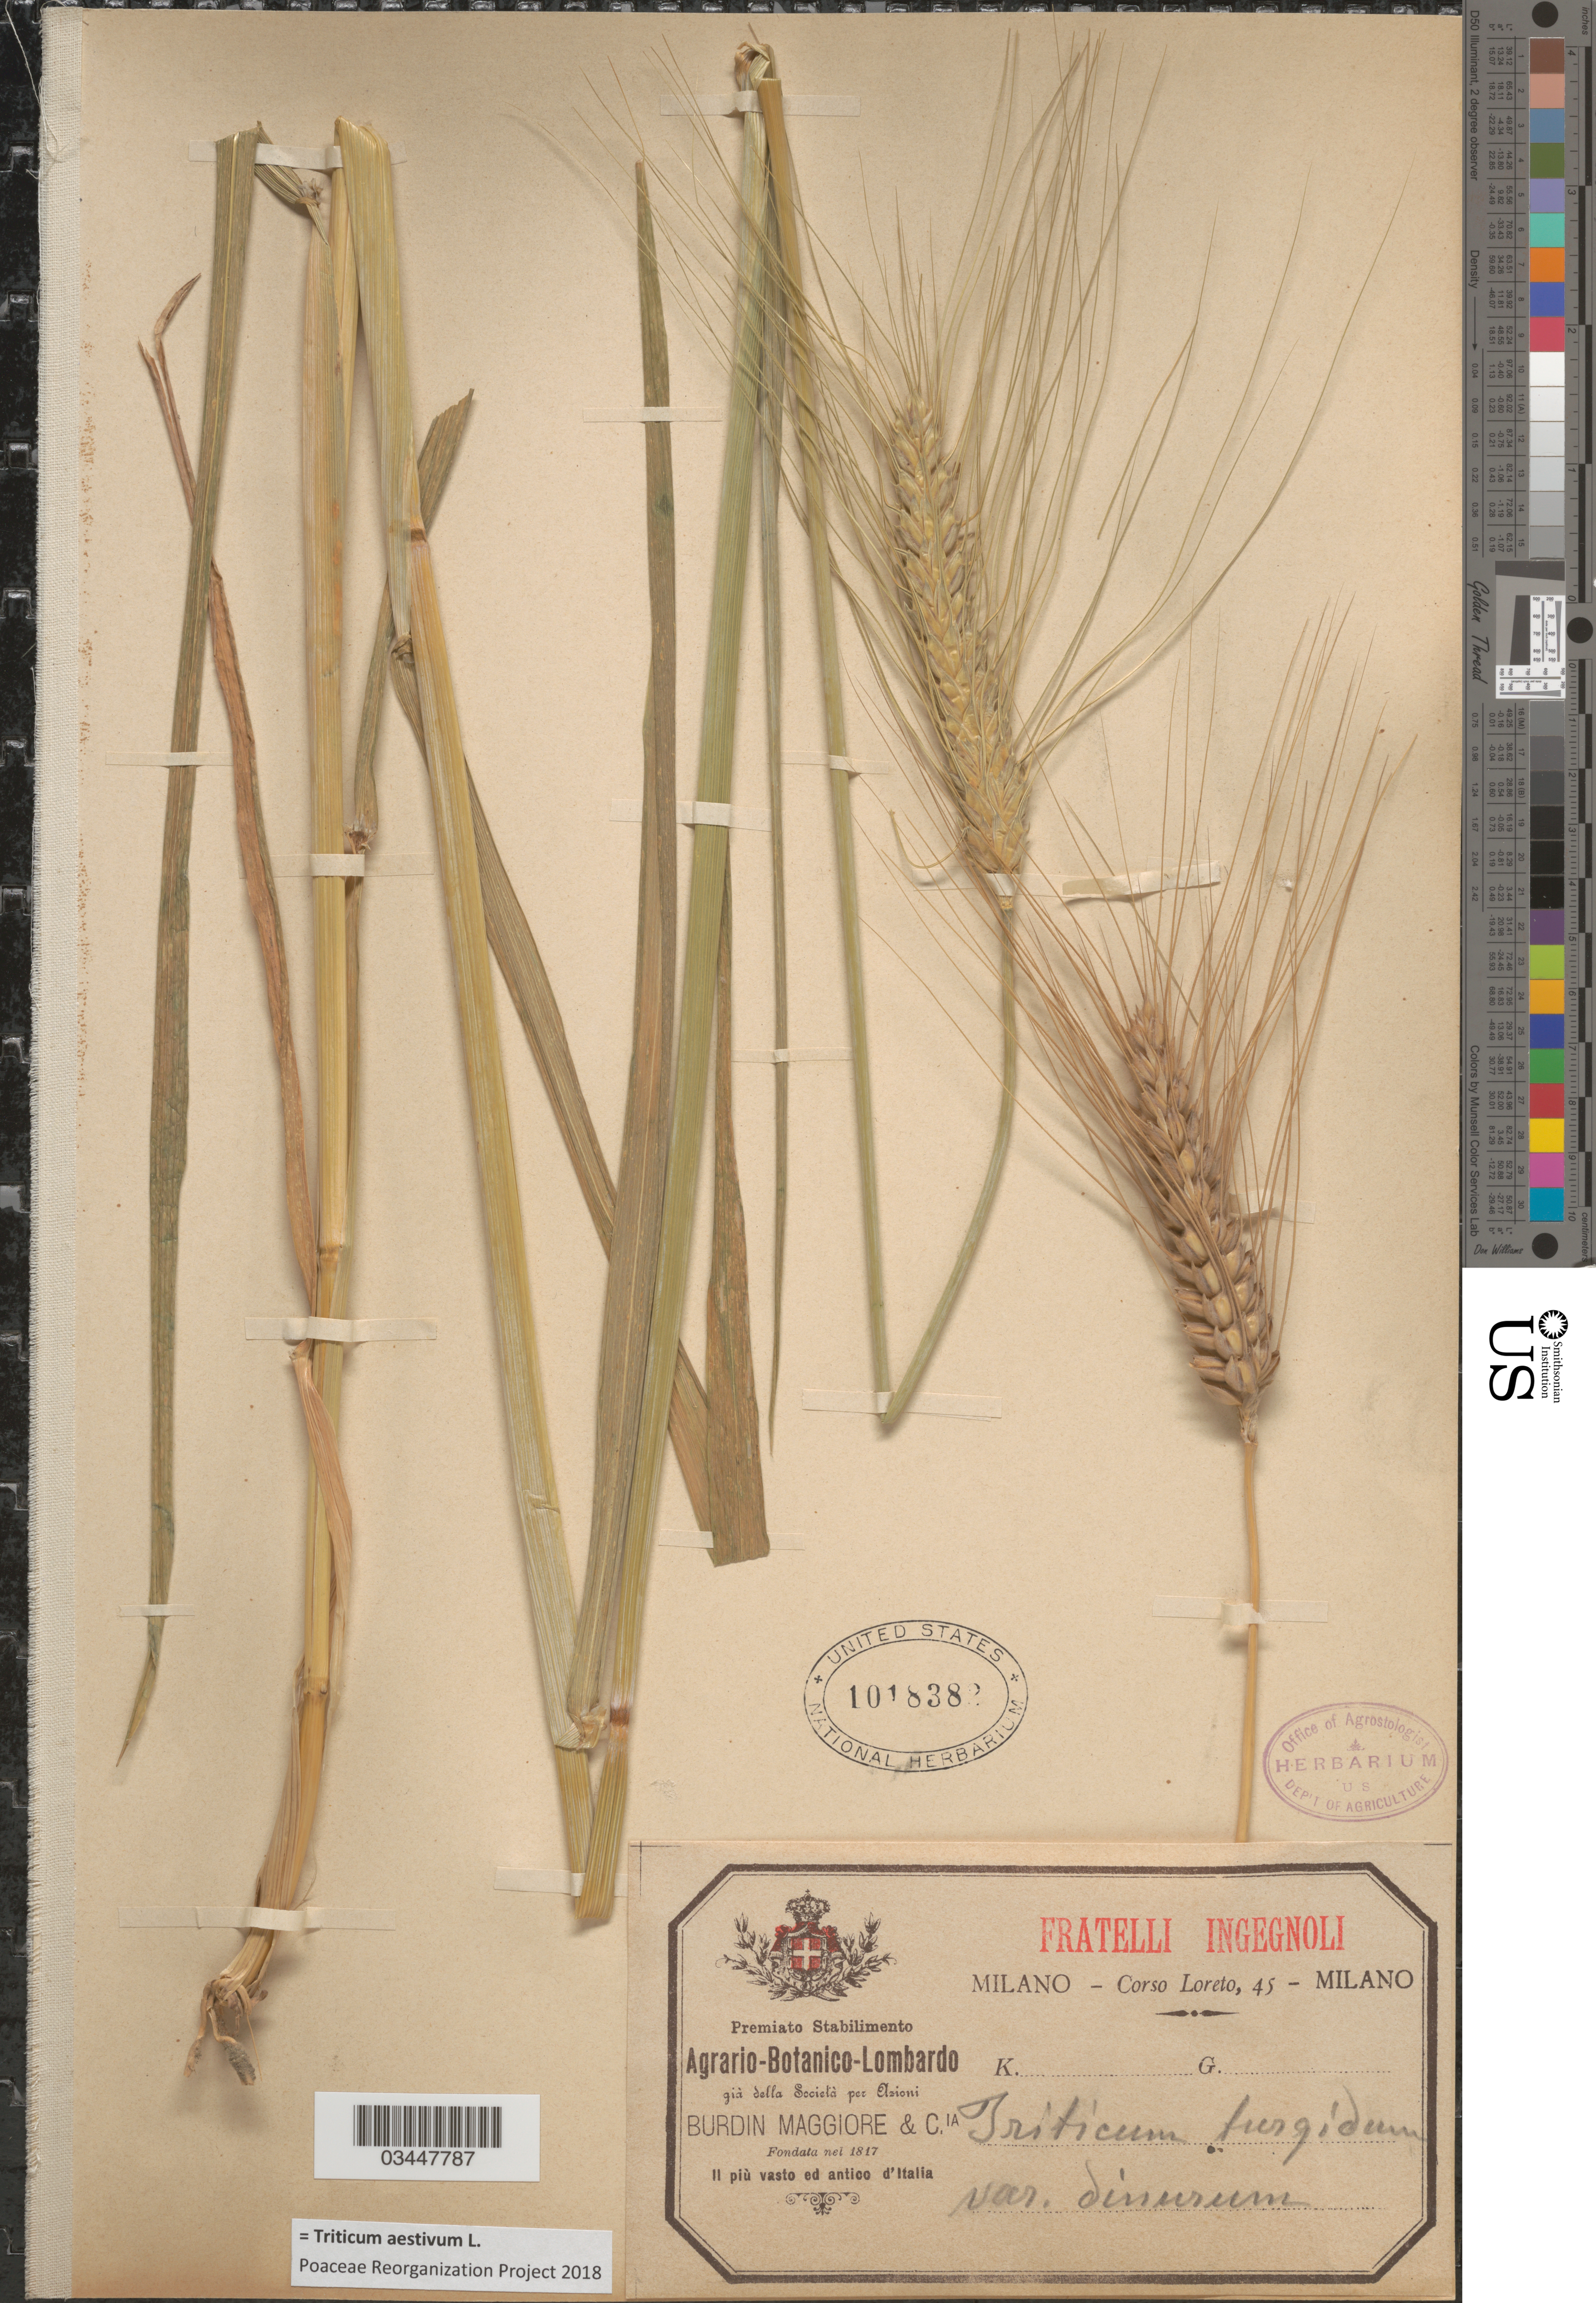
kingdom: Plantae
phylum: Tracheophyta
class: Liliopsida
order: Poales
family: Poaceae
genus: Triticum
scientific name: Triticum aestivum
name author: L.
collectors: Loreto, C.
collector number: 45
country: Italy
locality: Il più vasto ed antico d'Italia.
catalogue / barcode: US 1018382